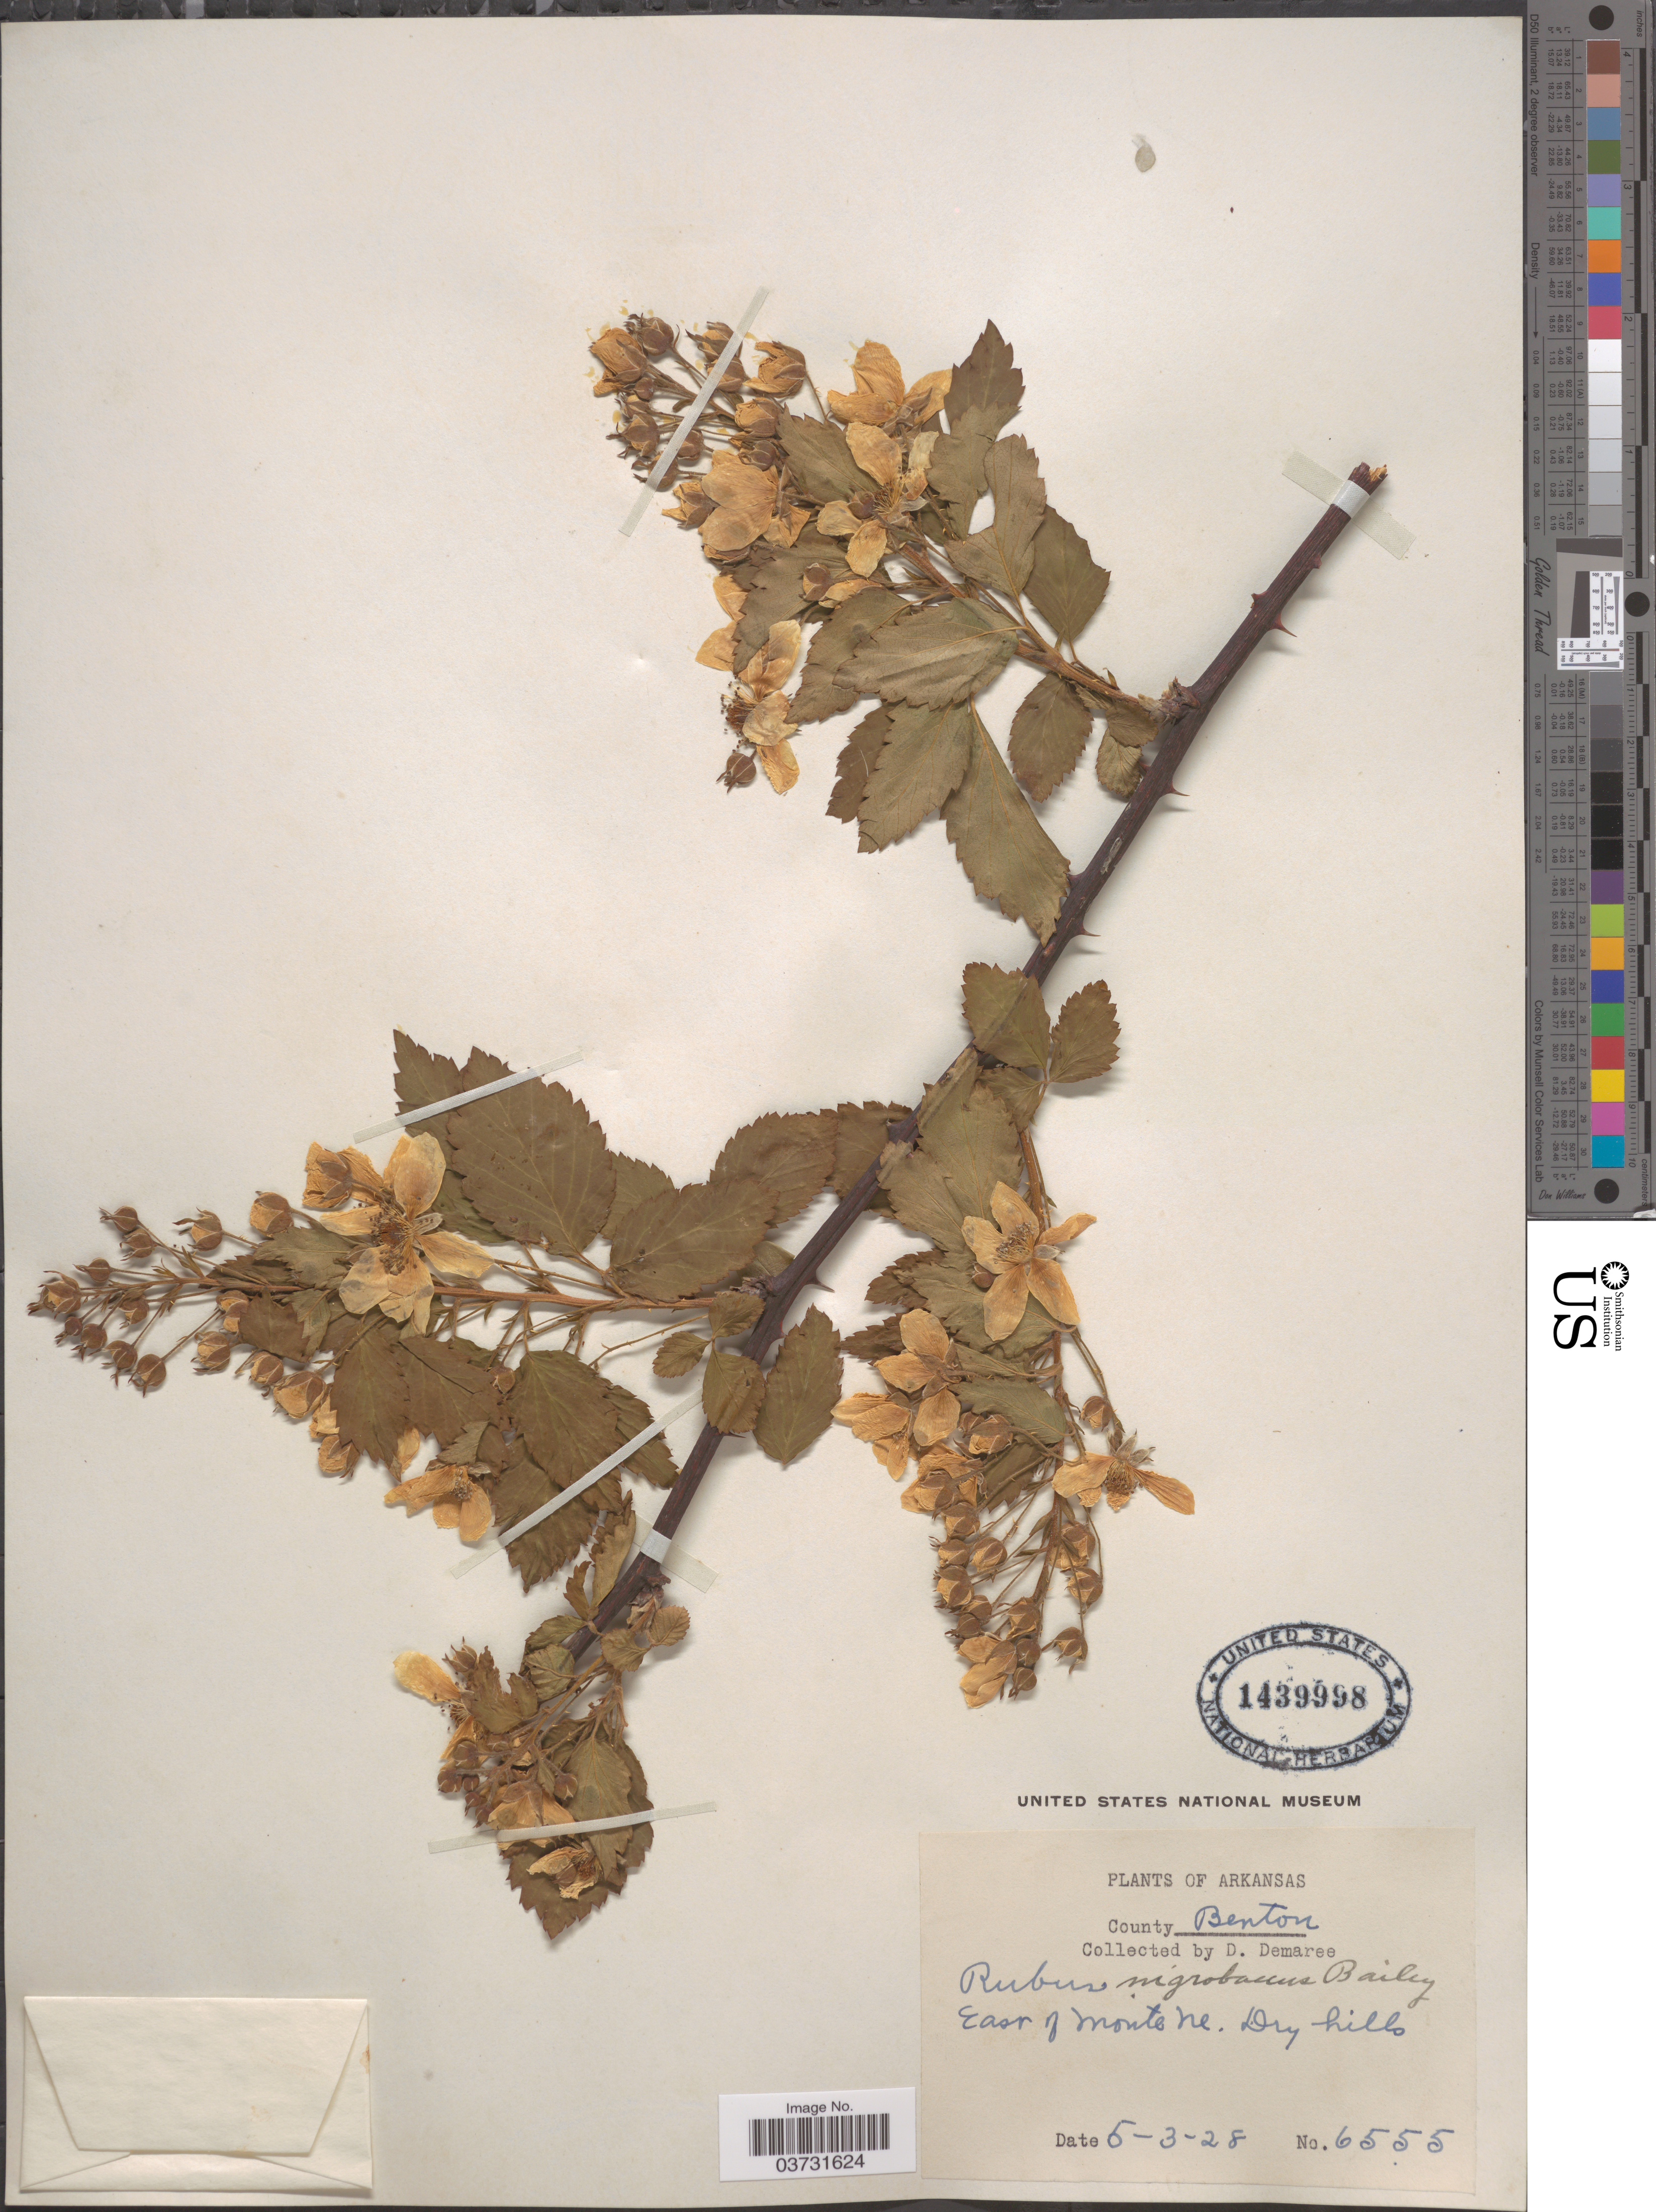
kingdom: Plantae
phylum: Tracheophyta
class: Magnoliopsida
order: Rosales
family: Rosaceae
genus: Rubus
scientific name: Rubus nigrobaccus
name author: L.H. Bailey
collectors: D. Demaree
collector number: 6555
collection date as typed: Transcribed d/m/y: 3/5/28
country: United States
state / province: Arkansas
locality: County Benton. East of Monte Ne. Dry hills.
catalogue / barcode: US 1439998